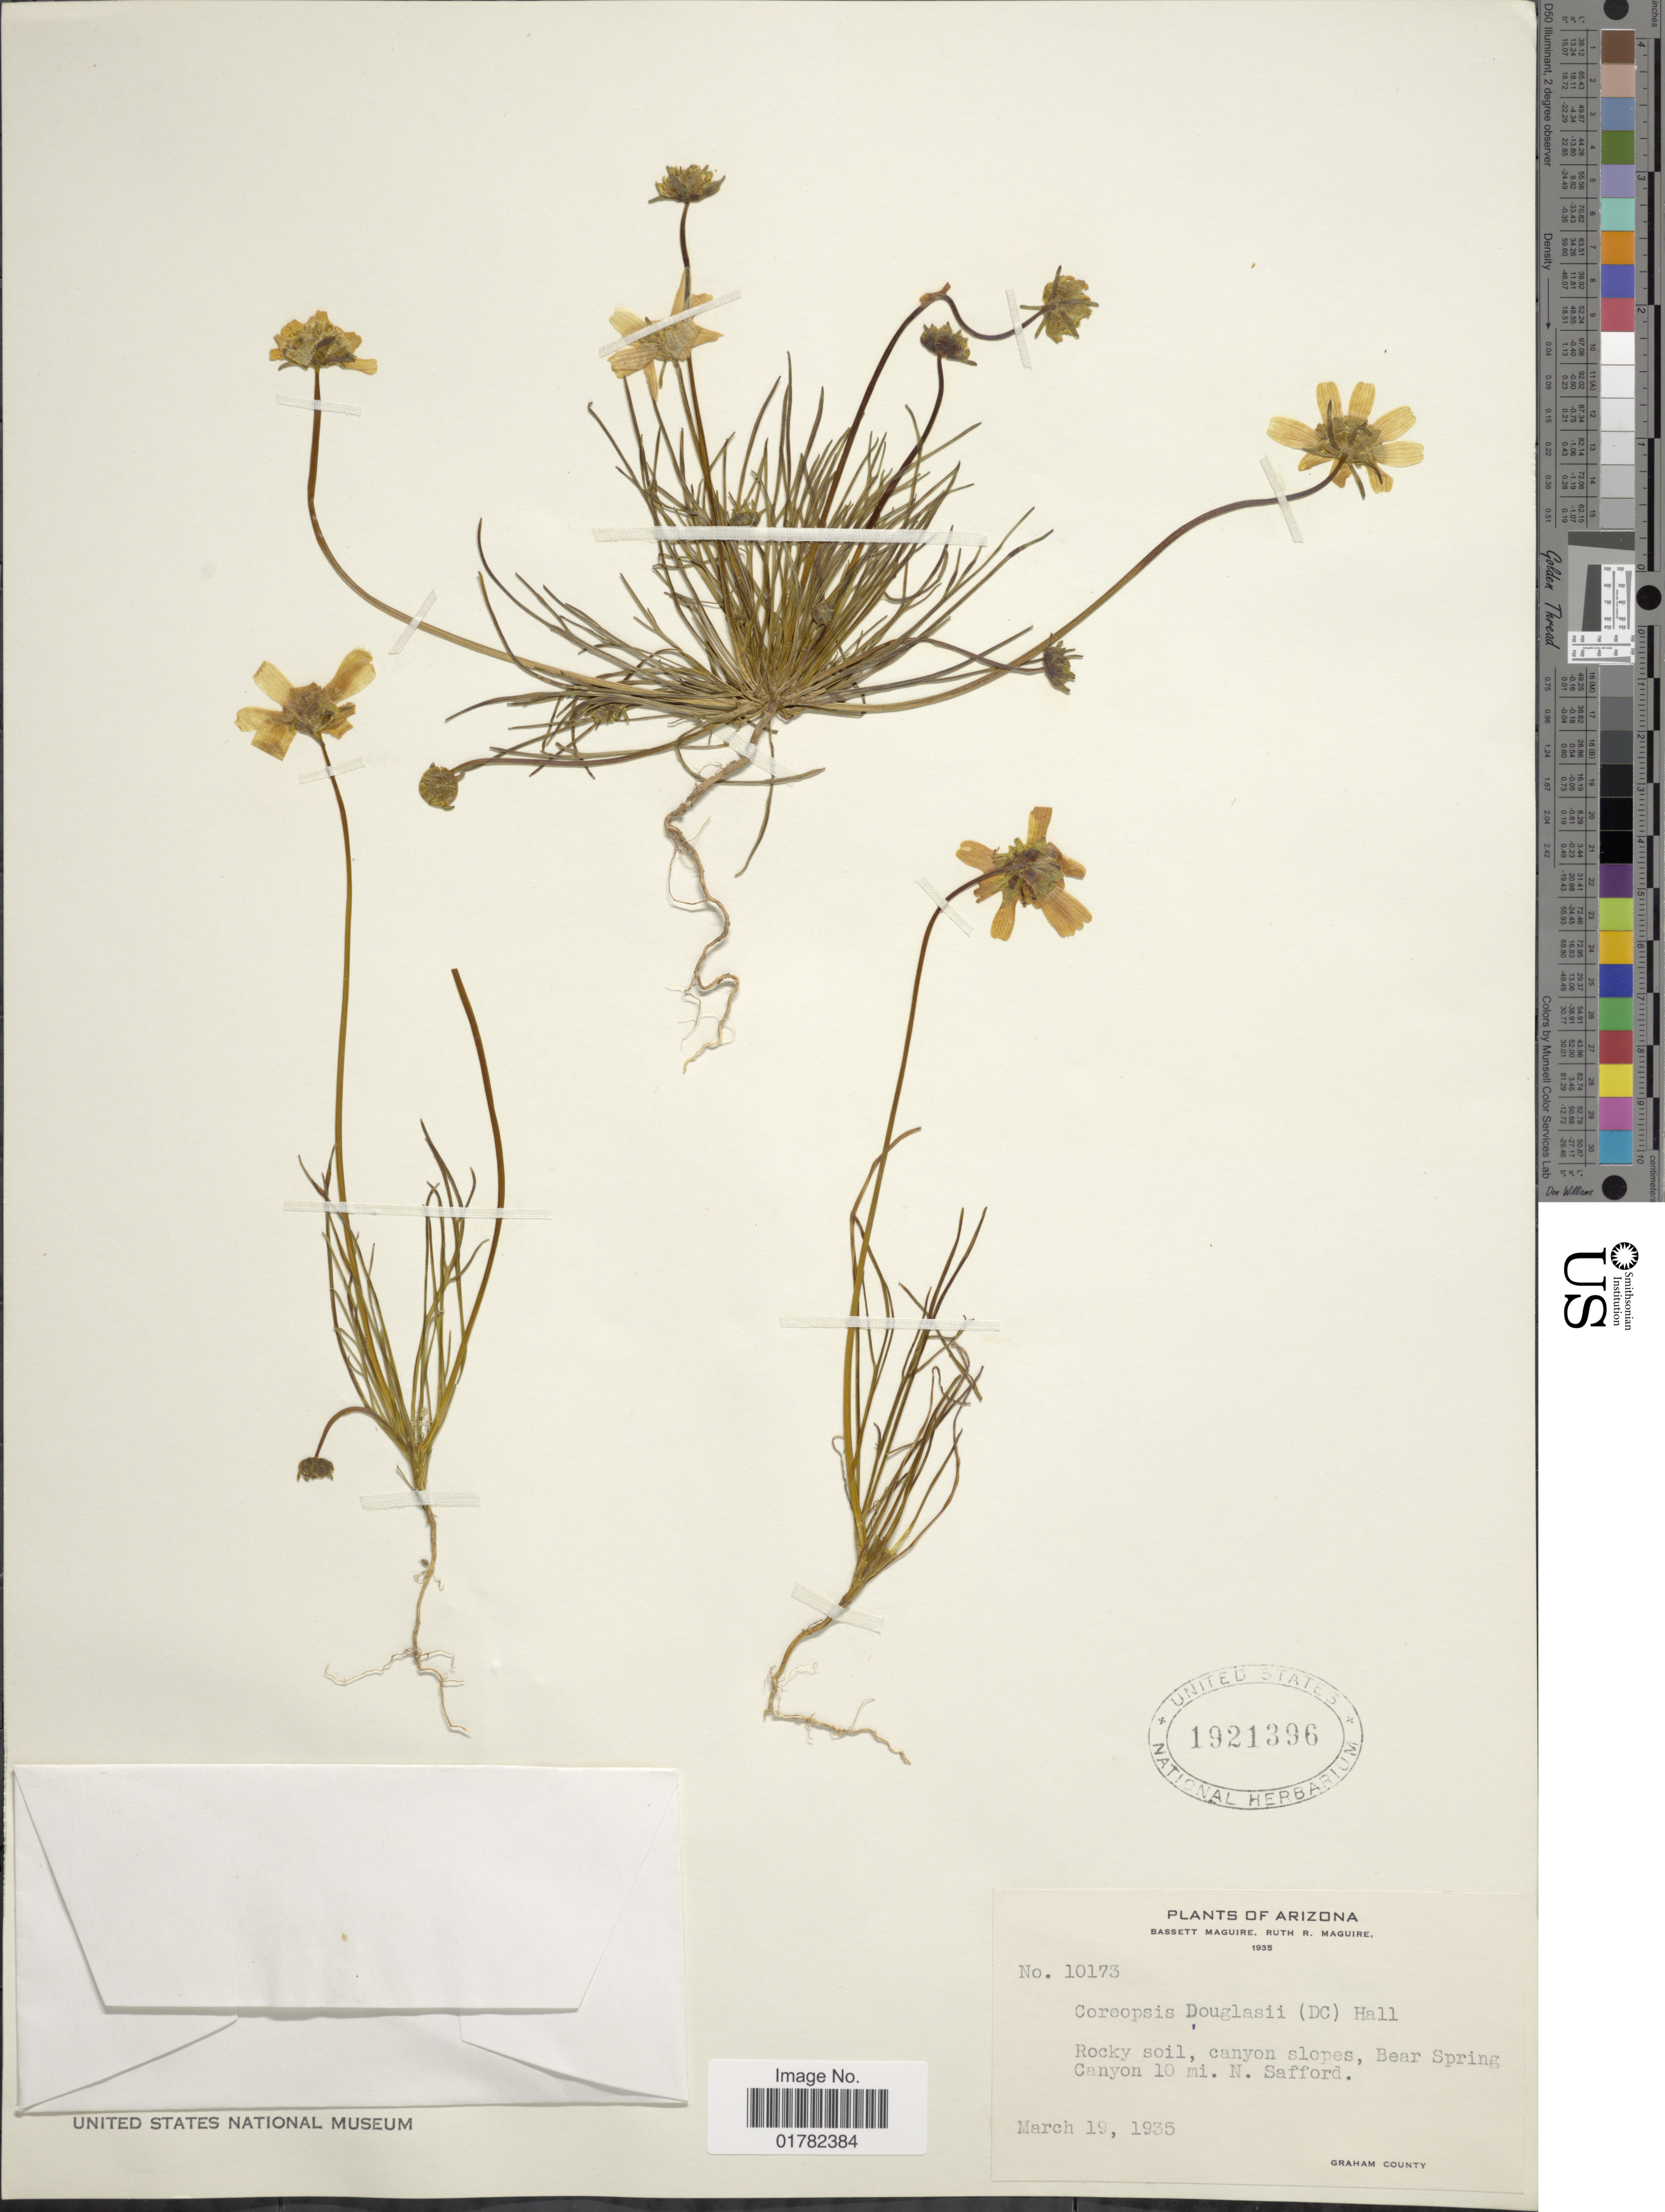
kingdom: Plantae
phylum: Tracheophyta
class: Magnoliopsida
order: Asterales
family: Asteraceae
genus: Coreopsis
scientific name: Coreopsis douglasii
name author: (DC.) H.M. Hall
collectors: B. Maguire & R. R. Maguire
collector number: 10173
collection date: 1935-03-19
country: United States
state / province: Arizona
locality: Canyon slopes, Bear Spring Canyon 10 mi. N. Safford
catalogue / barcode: US 1921396